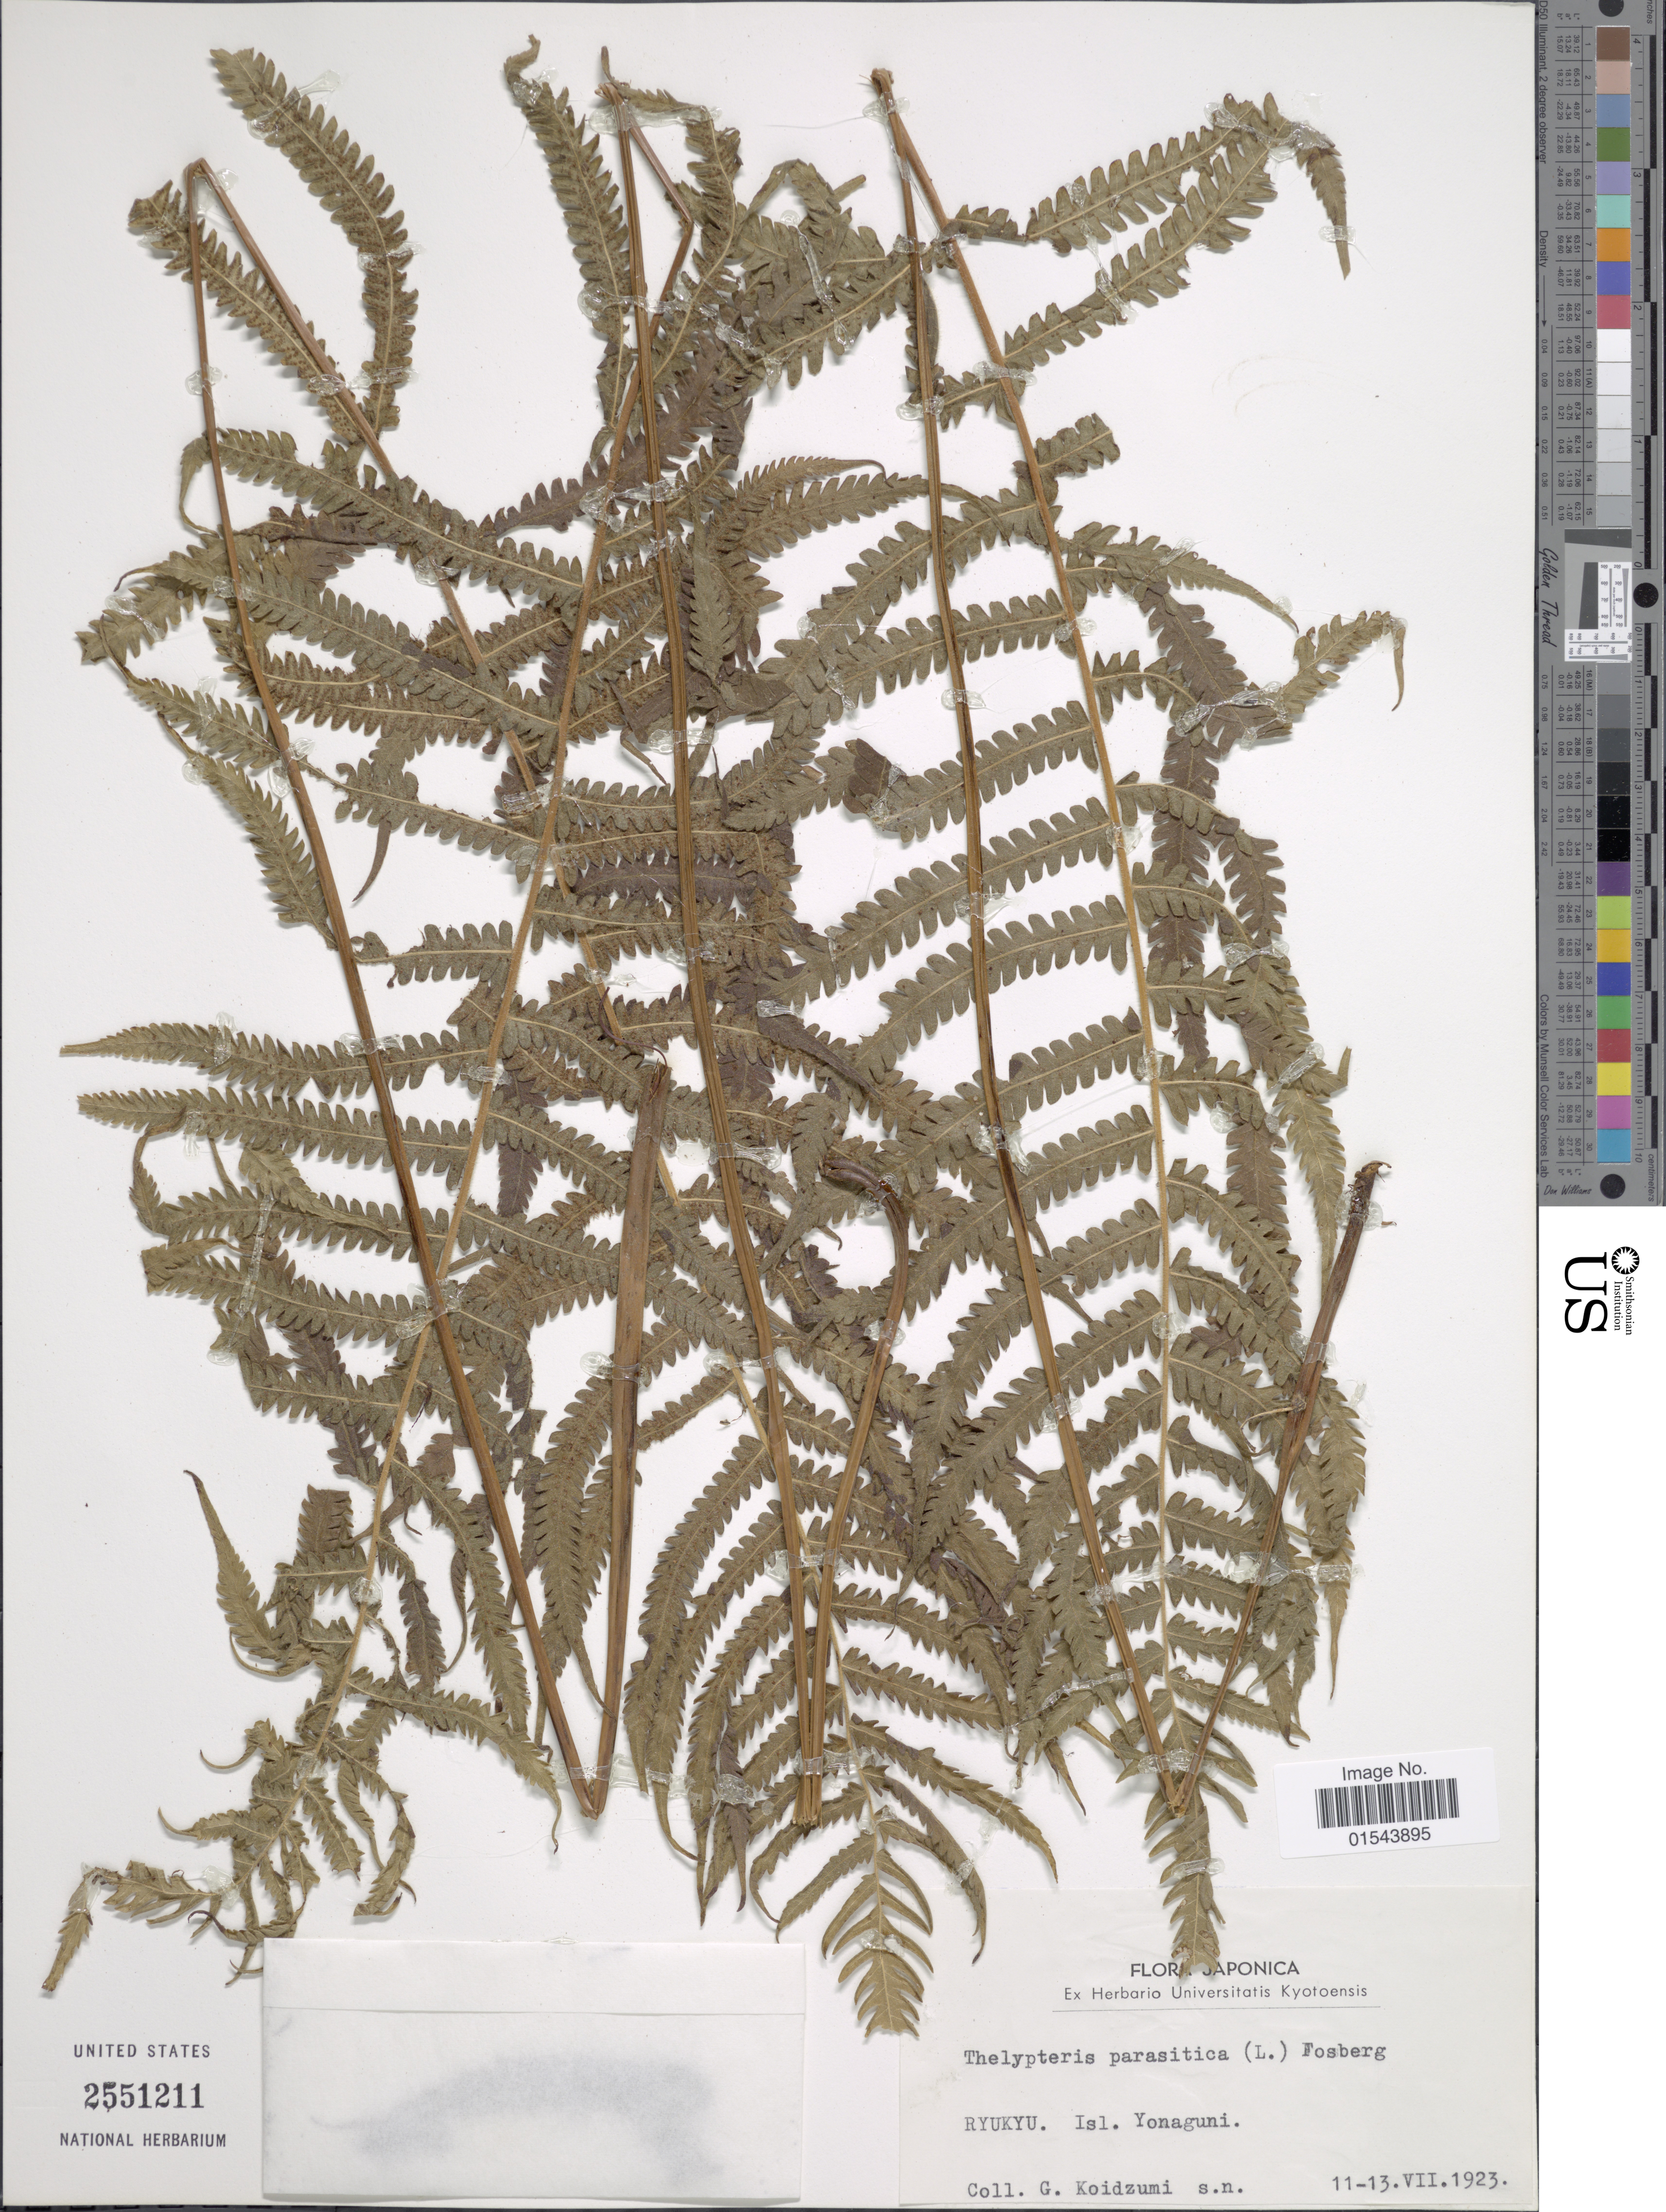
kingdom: Plantae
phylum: Tracheophyta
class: Polypodiopsida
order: Polypodiales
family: Thelypteridaceae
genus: Christella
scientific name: Christella parasitica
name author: (L.) H. Lév.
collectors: G. Koidzumi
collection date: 1923-07-11/1923-07-13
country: Japan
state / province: Okinawa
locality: Ryukyu. Isl. Yonaguni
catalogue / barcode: US 2551211